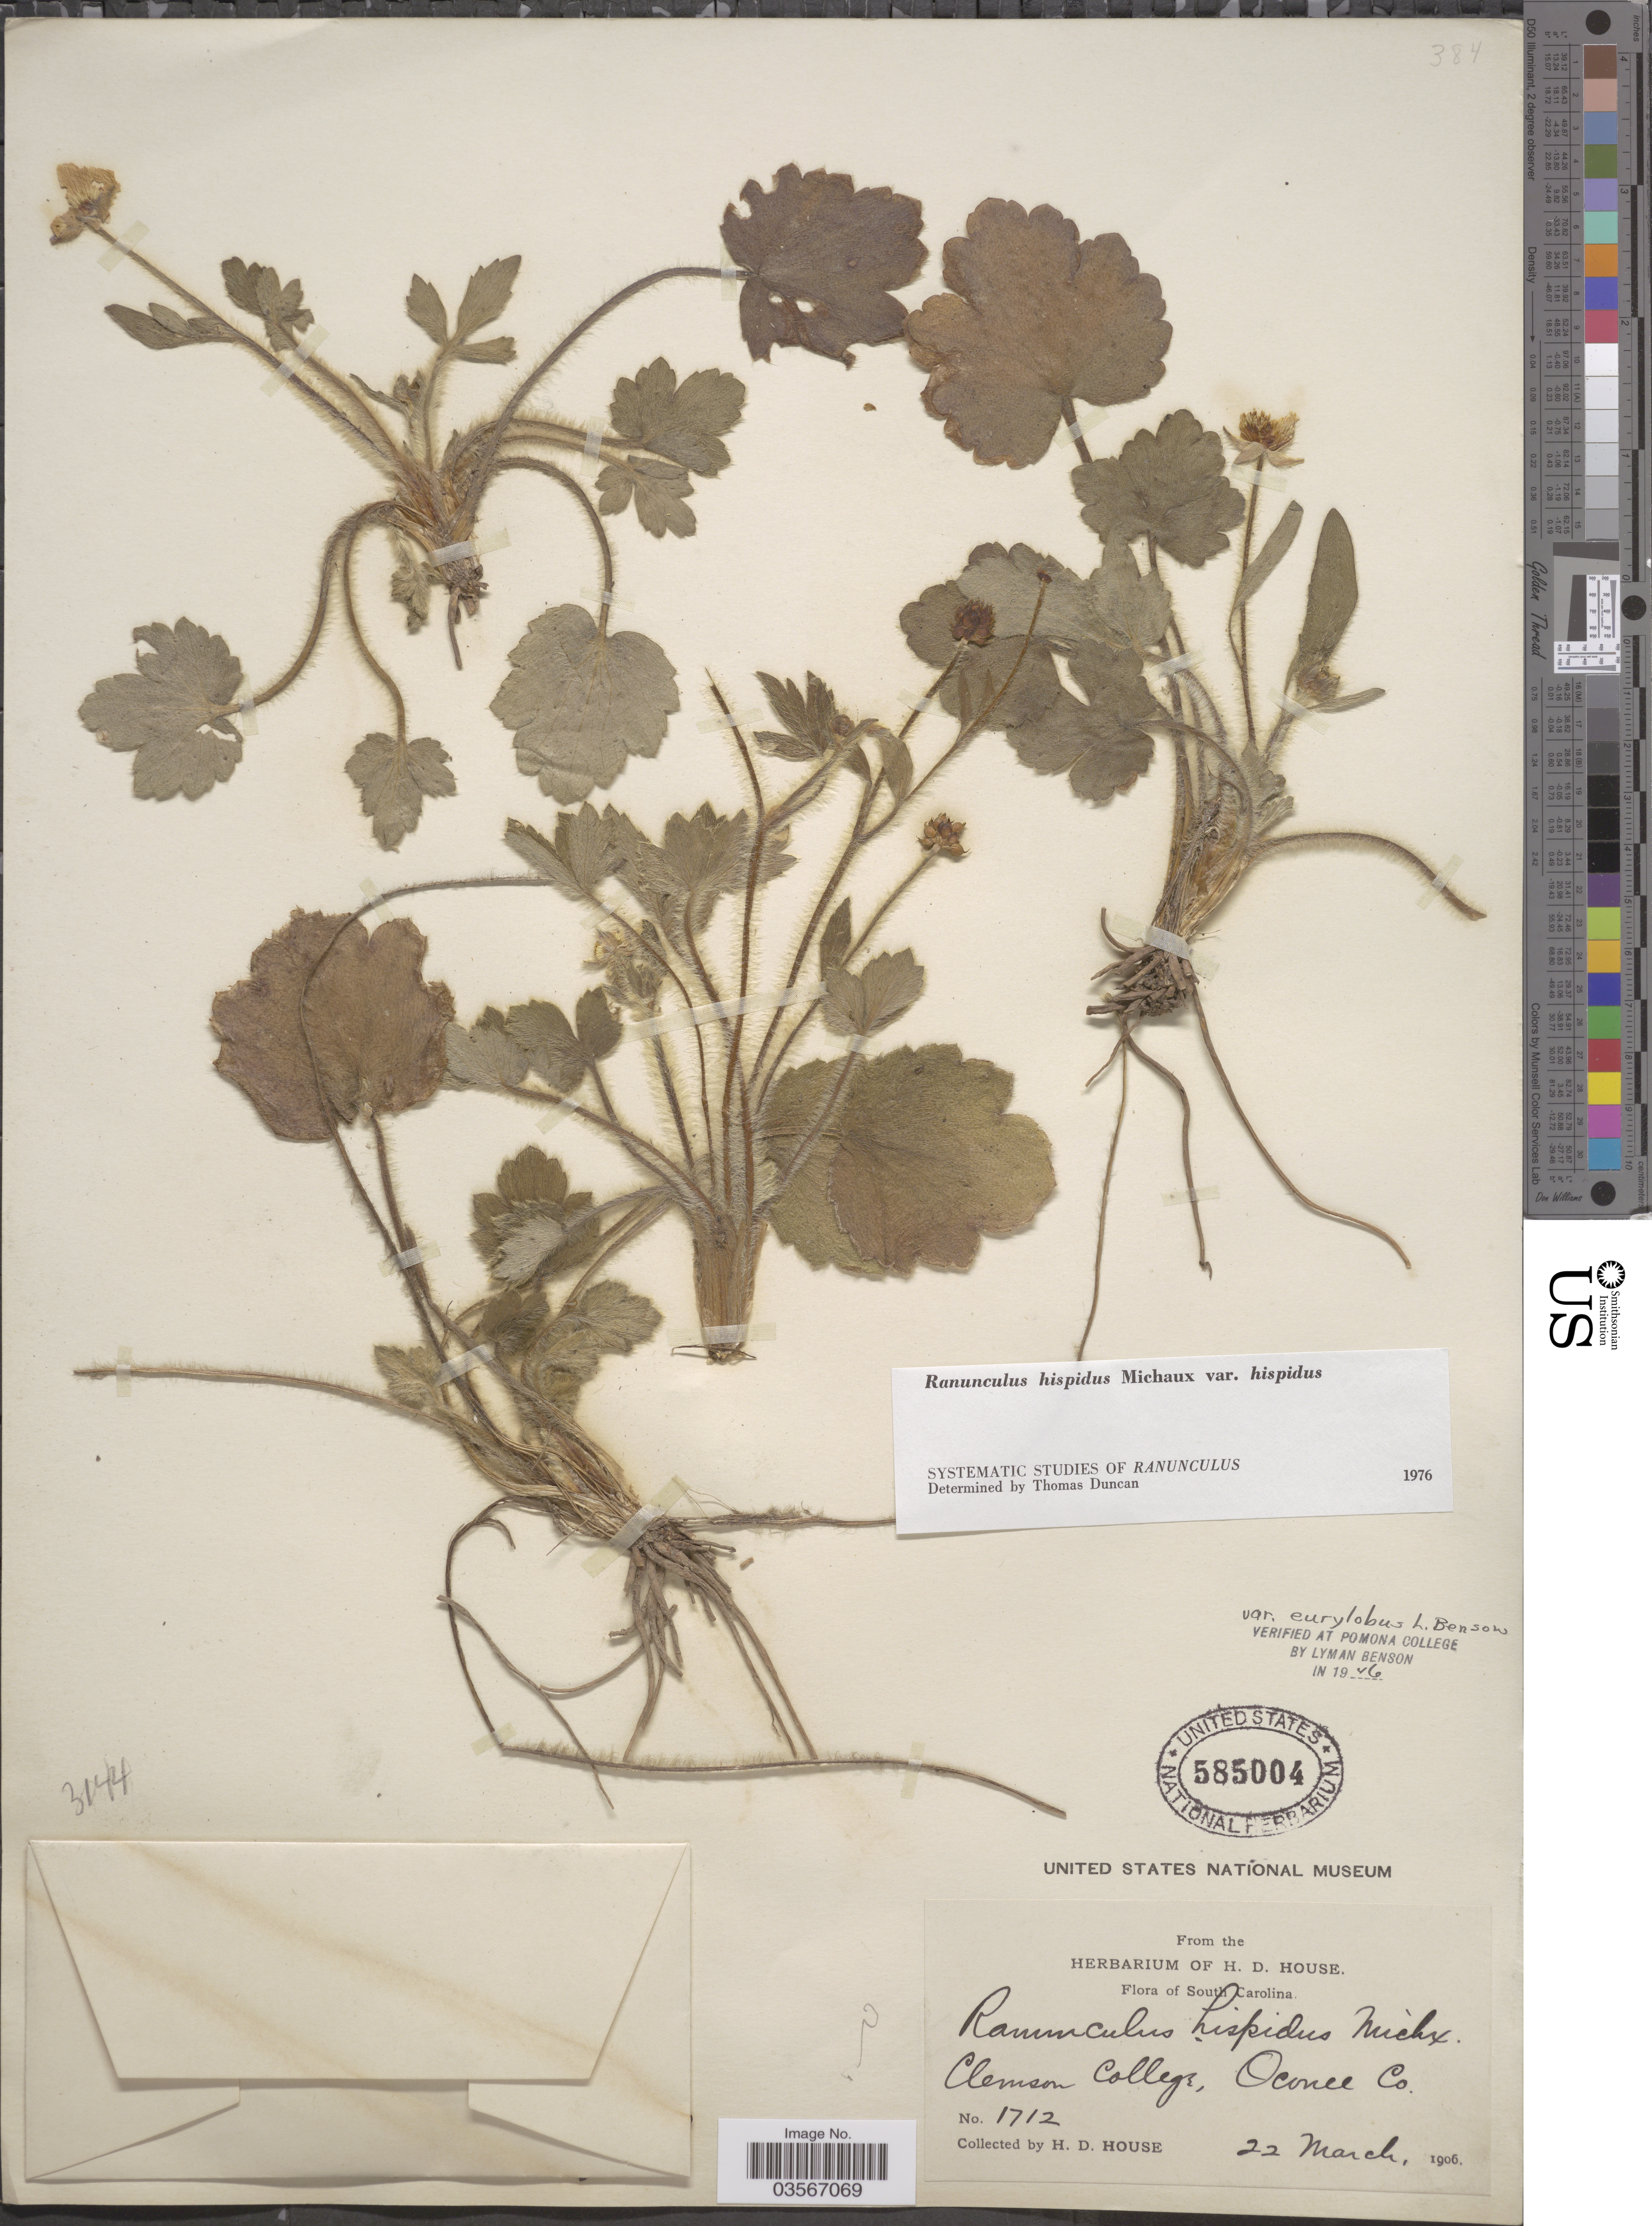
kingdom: Plantae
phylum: Tracheophyta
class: Magnoliopsida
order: Ranunculales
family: Ranunculaceae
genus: Ranunculus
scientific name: Ranunculus hispidus var. hispidus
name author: Michx.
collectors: H. D. House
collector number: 1712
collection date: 1906-03-22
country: United States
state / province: South Carolina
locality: Clemson College, Oconee Co.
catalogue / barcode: US 585004